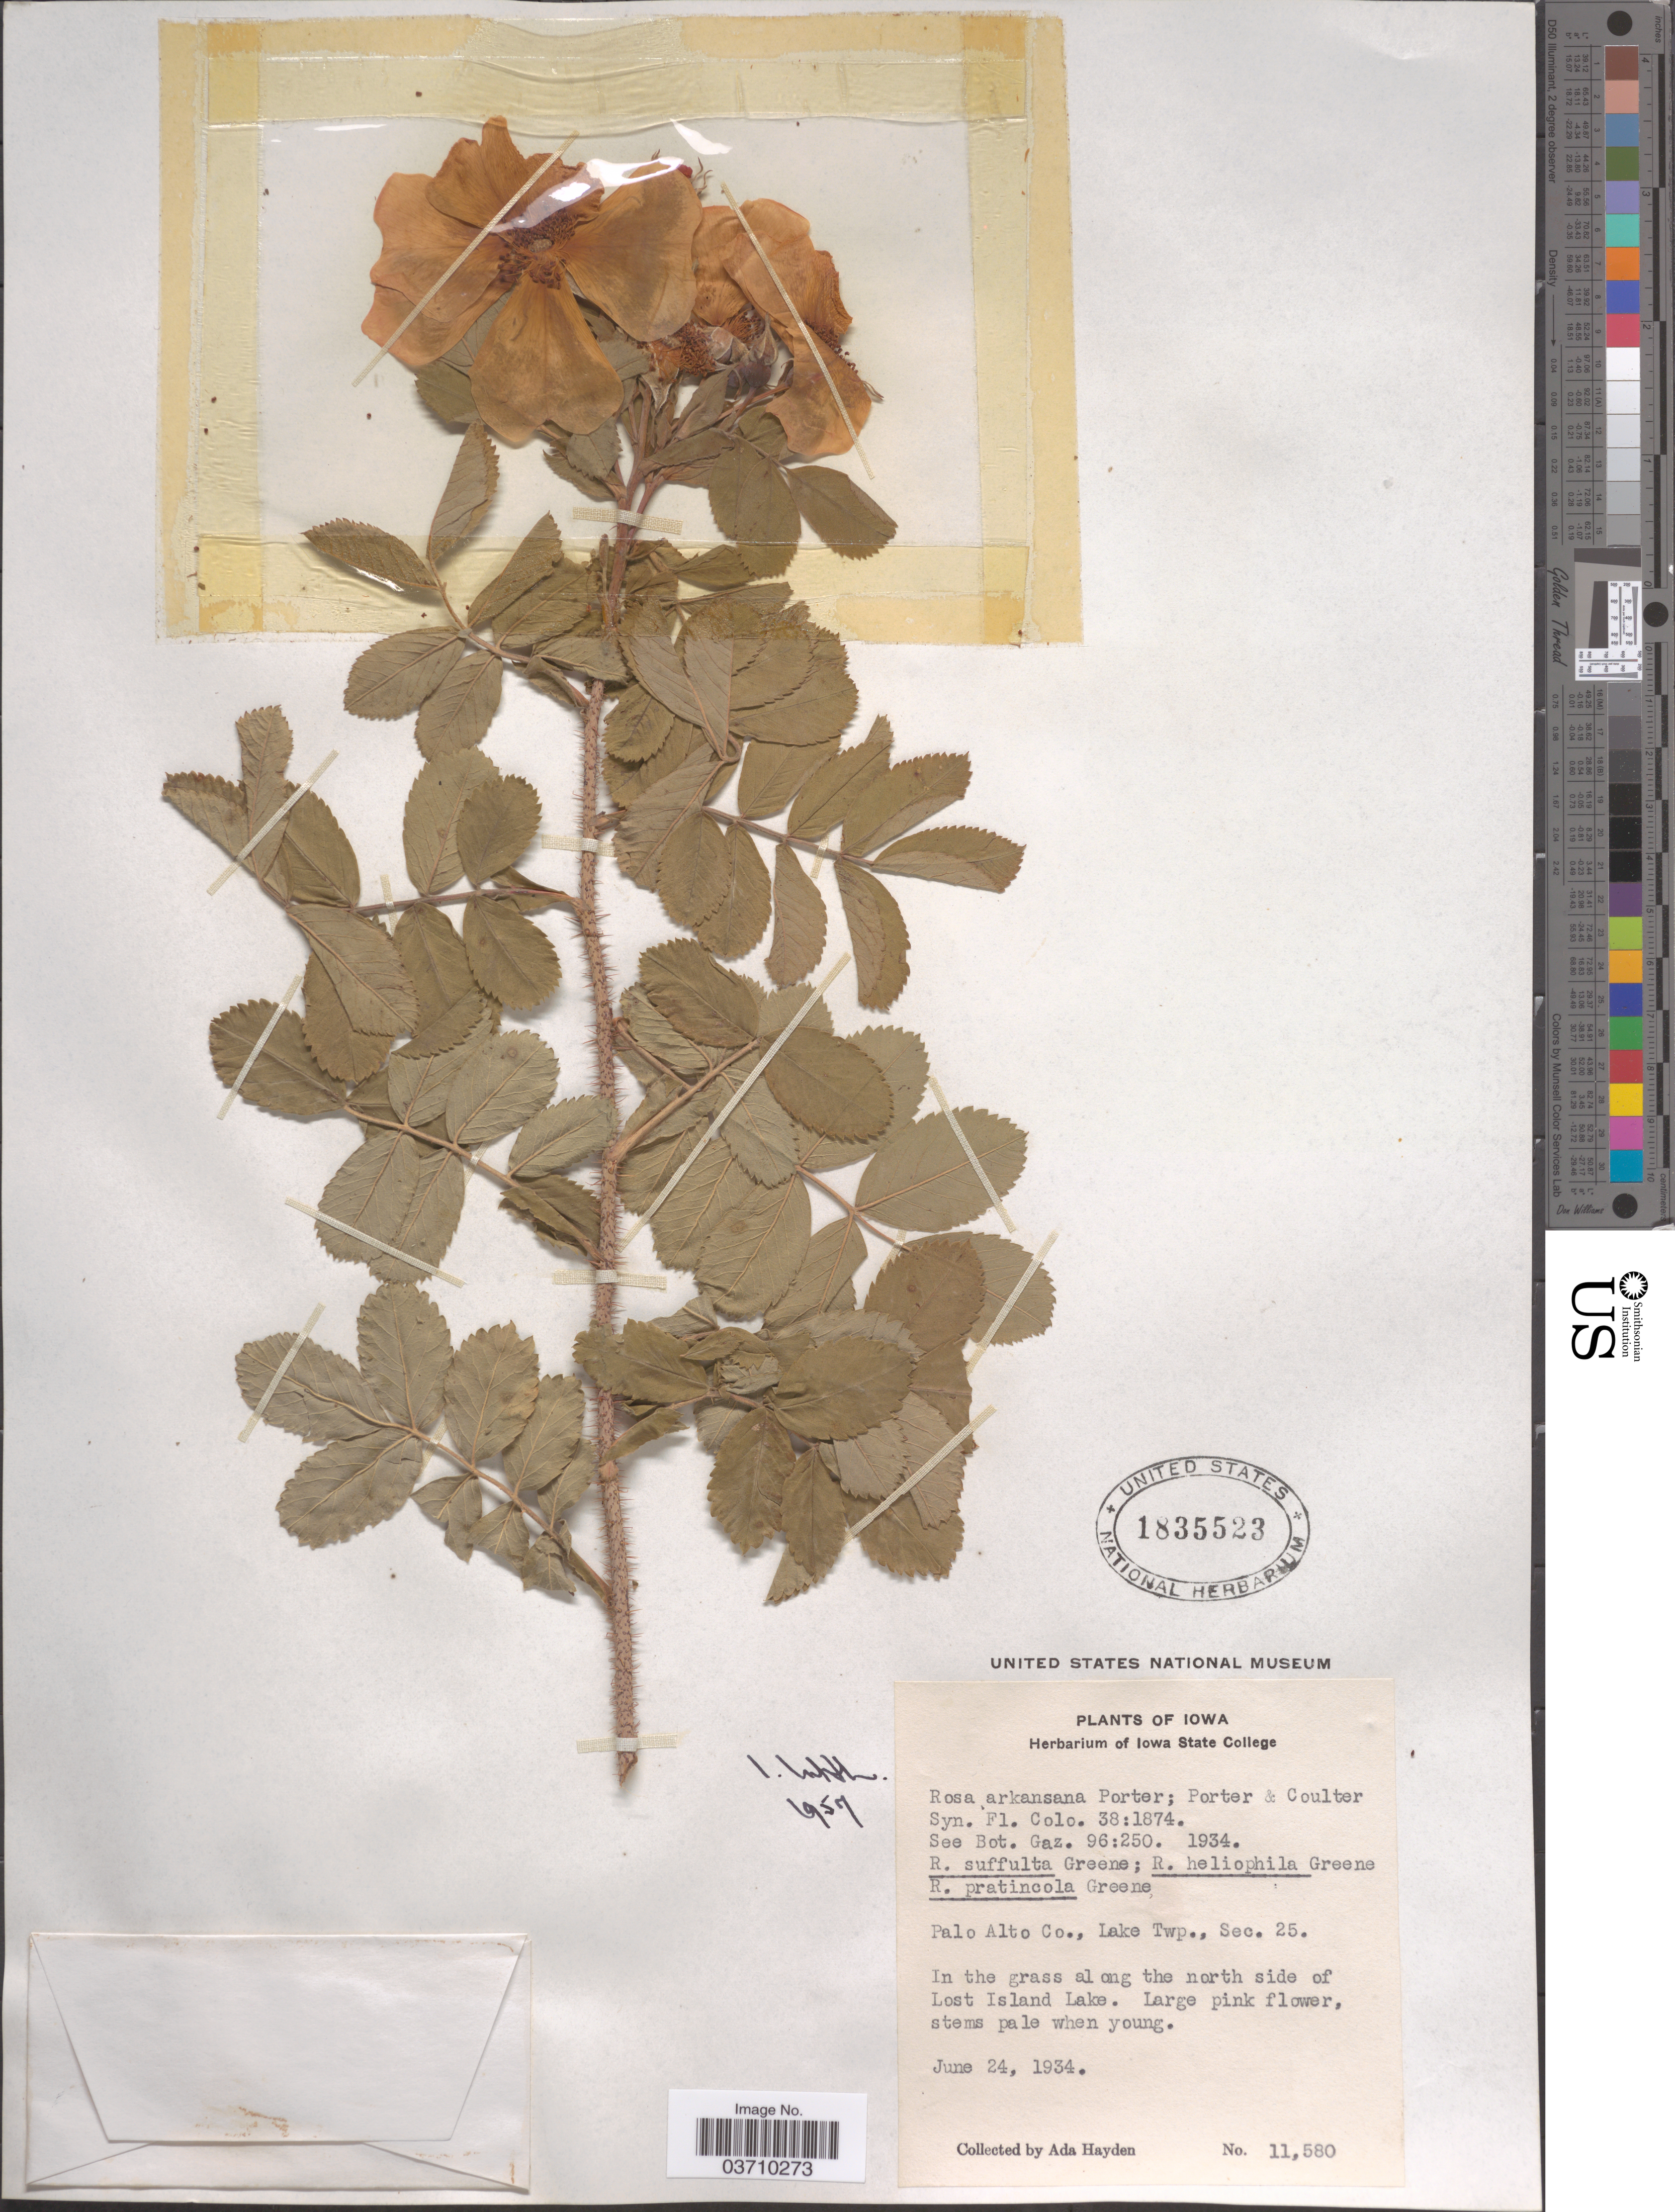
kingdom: Plantae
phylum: Tracheophyta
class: Magnoliopsida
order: Rosales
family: Rosaceae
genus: Rosa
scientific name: Rosa arkansana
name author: Porter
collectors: Ada Hayden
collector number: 11580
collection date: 1934-06-24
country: United States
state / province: Iowa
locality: Palo Alto Co., Lake Twp., Sec. 25. Along the north side of Lost Island Lake.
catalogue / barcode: US 1835523